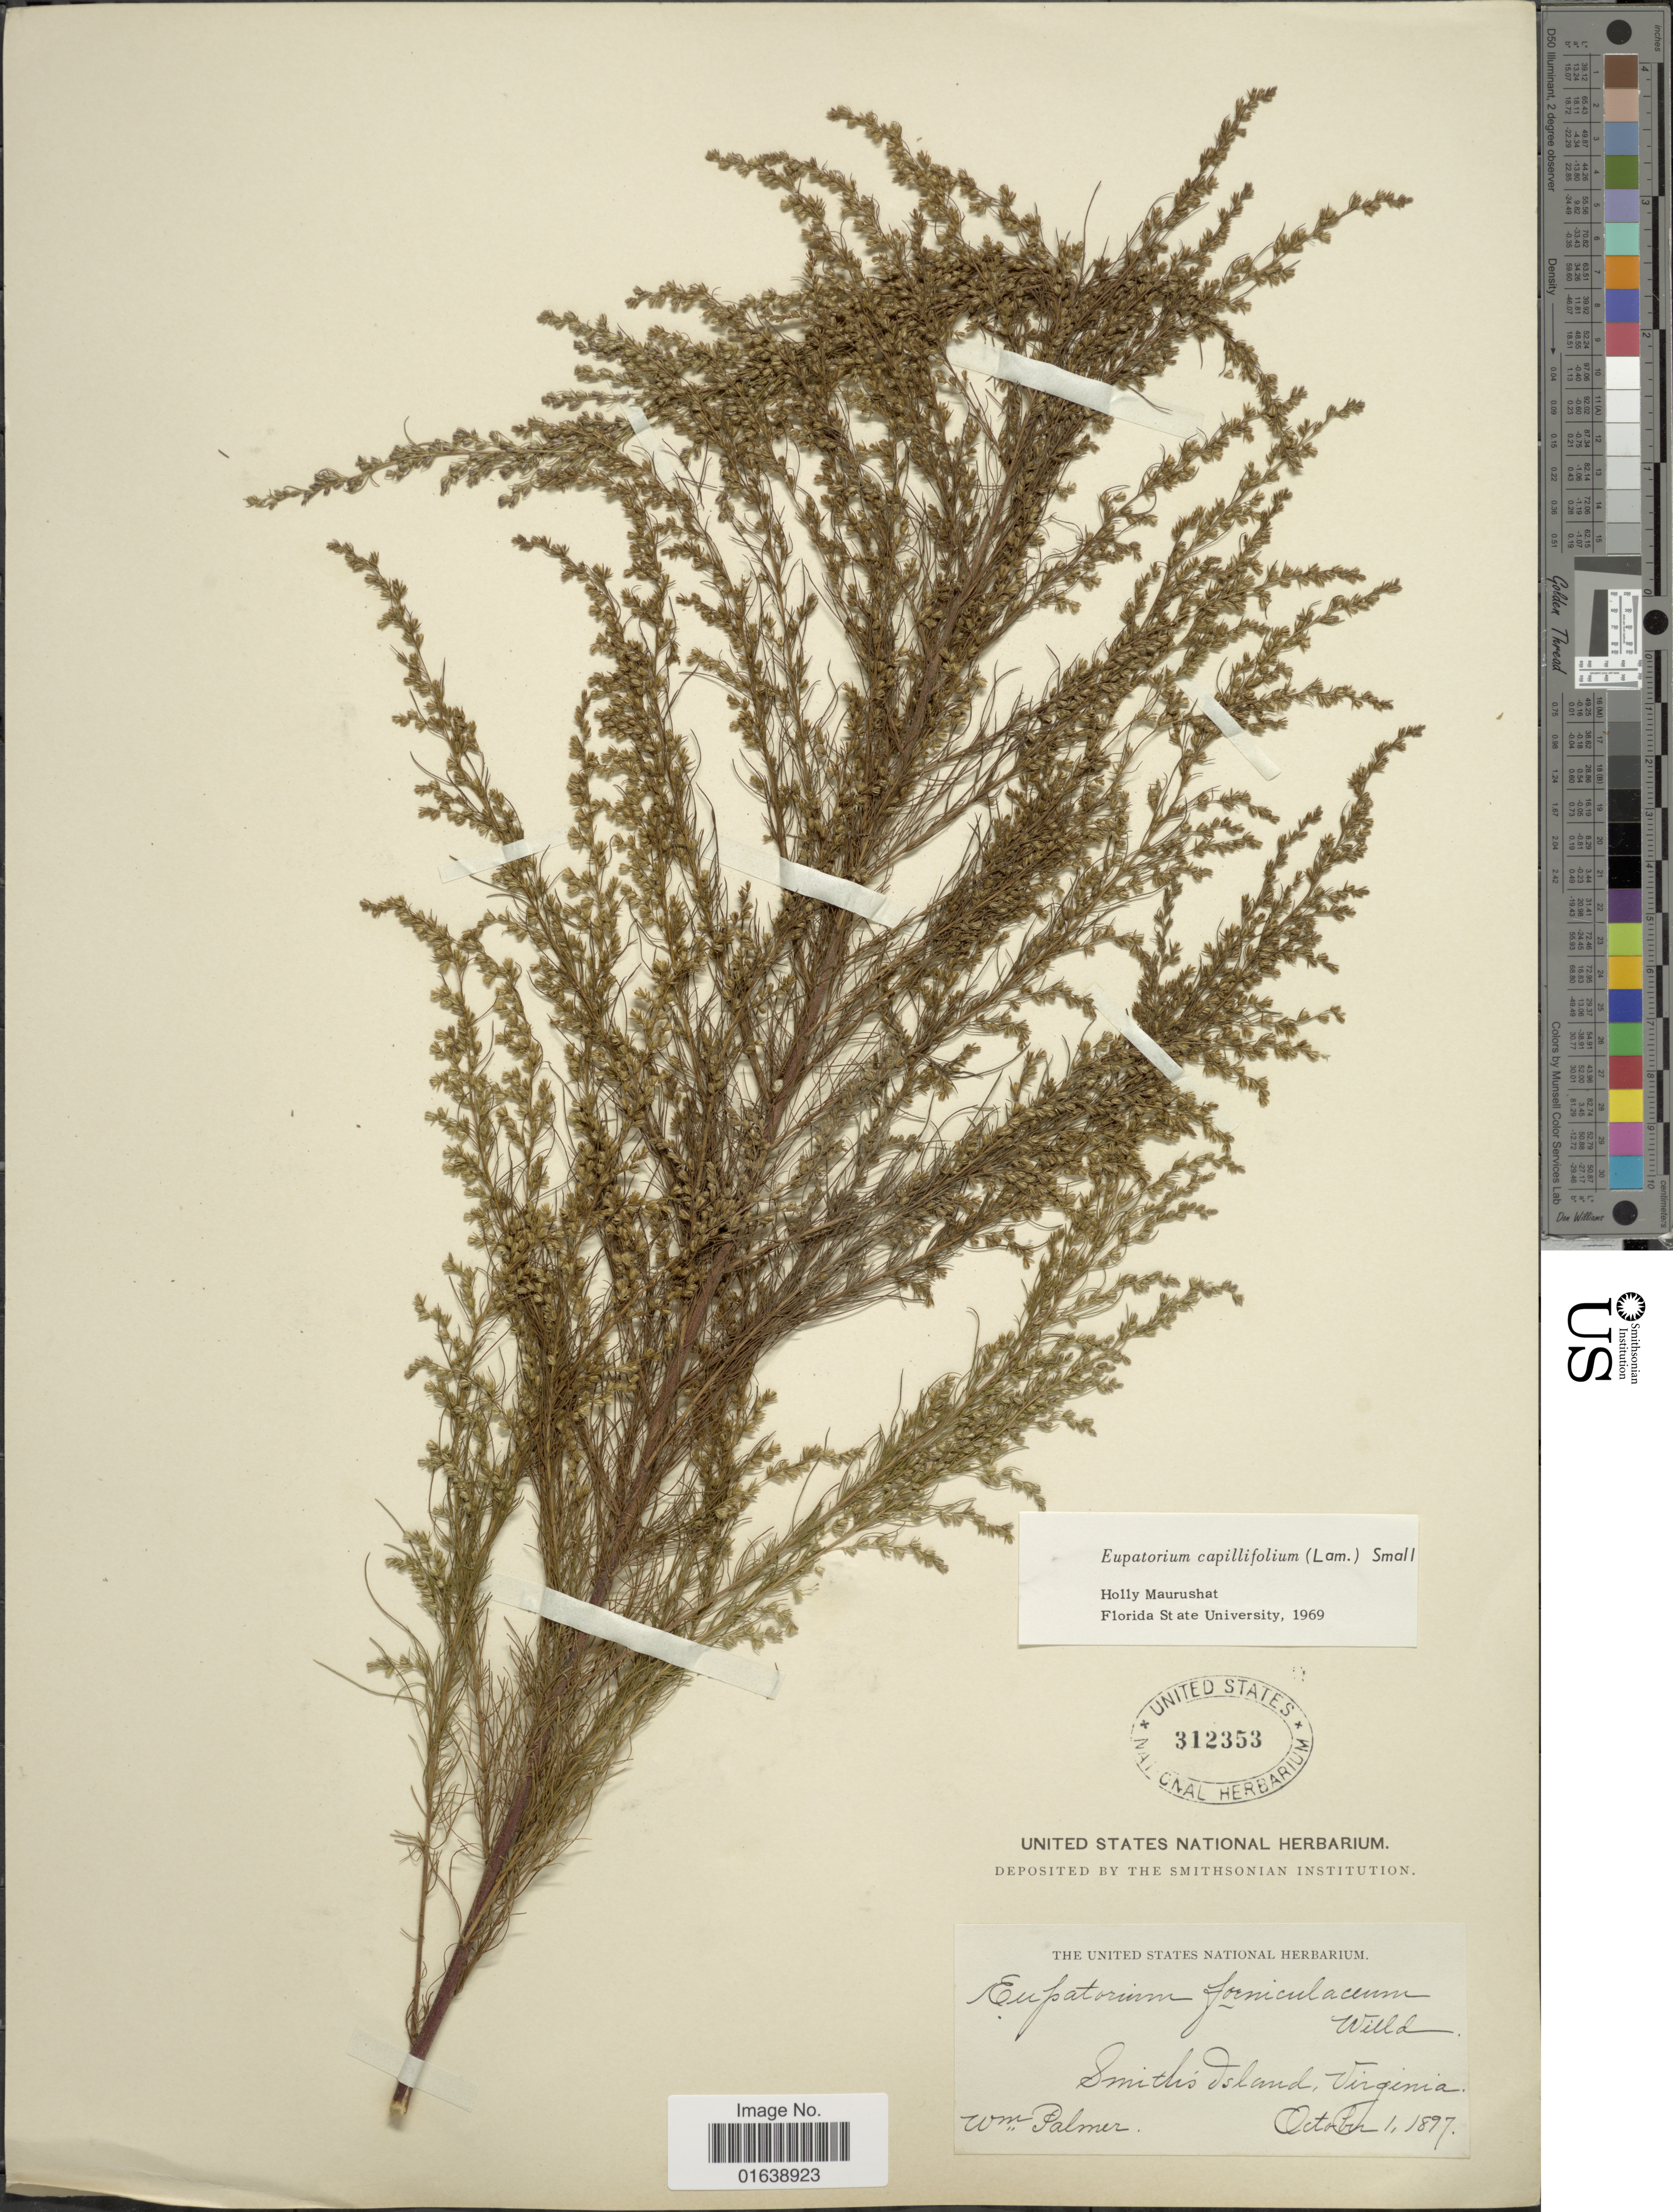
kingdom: Plantae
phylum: Tracheophyta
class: Magnoliopsida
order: Asterales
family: Asteraceae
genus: Eupatorium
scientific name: Eupatorium capillifolium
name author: (Lam.) Small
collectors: W. Palmer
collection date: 1897-10-01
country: United States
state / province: Virginia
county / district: Northampton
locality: Smiths Island, Virginia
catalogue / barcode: US 312353